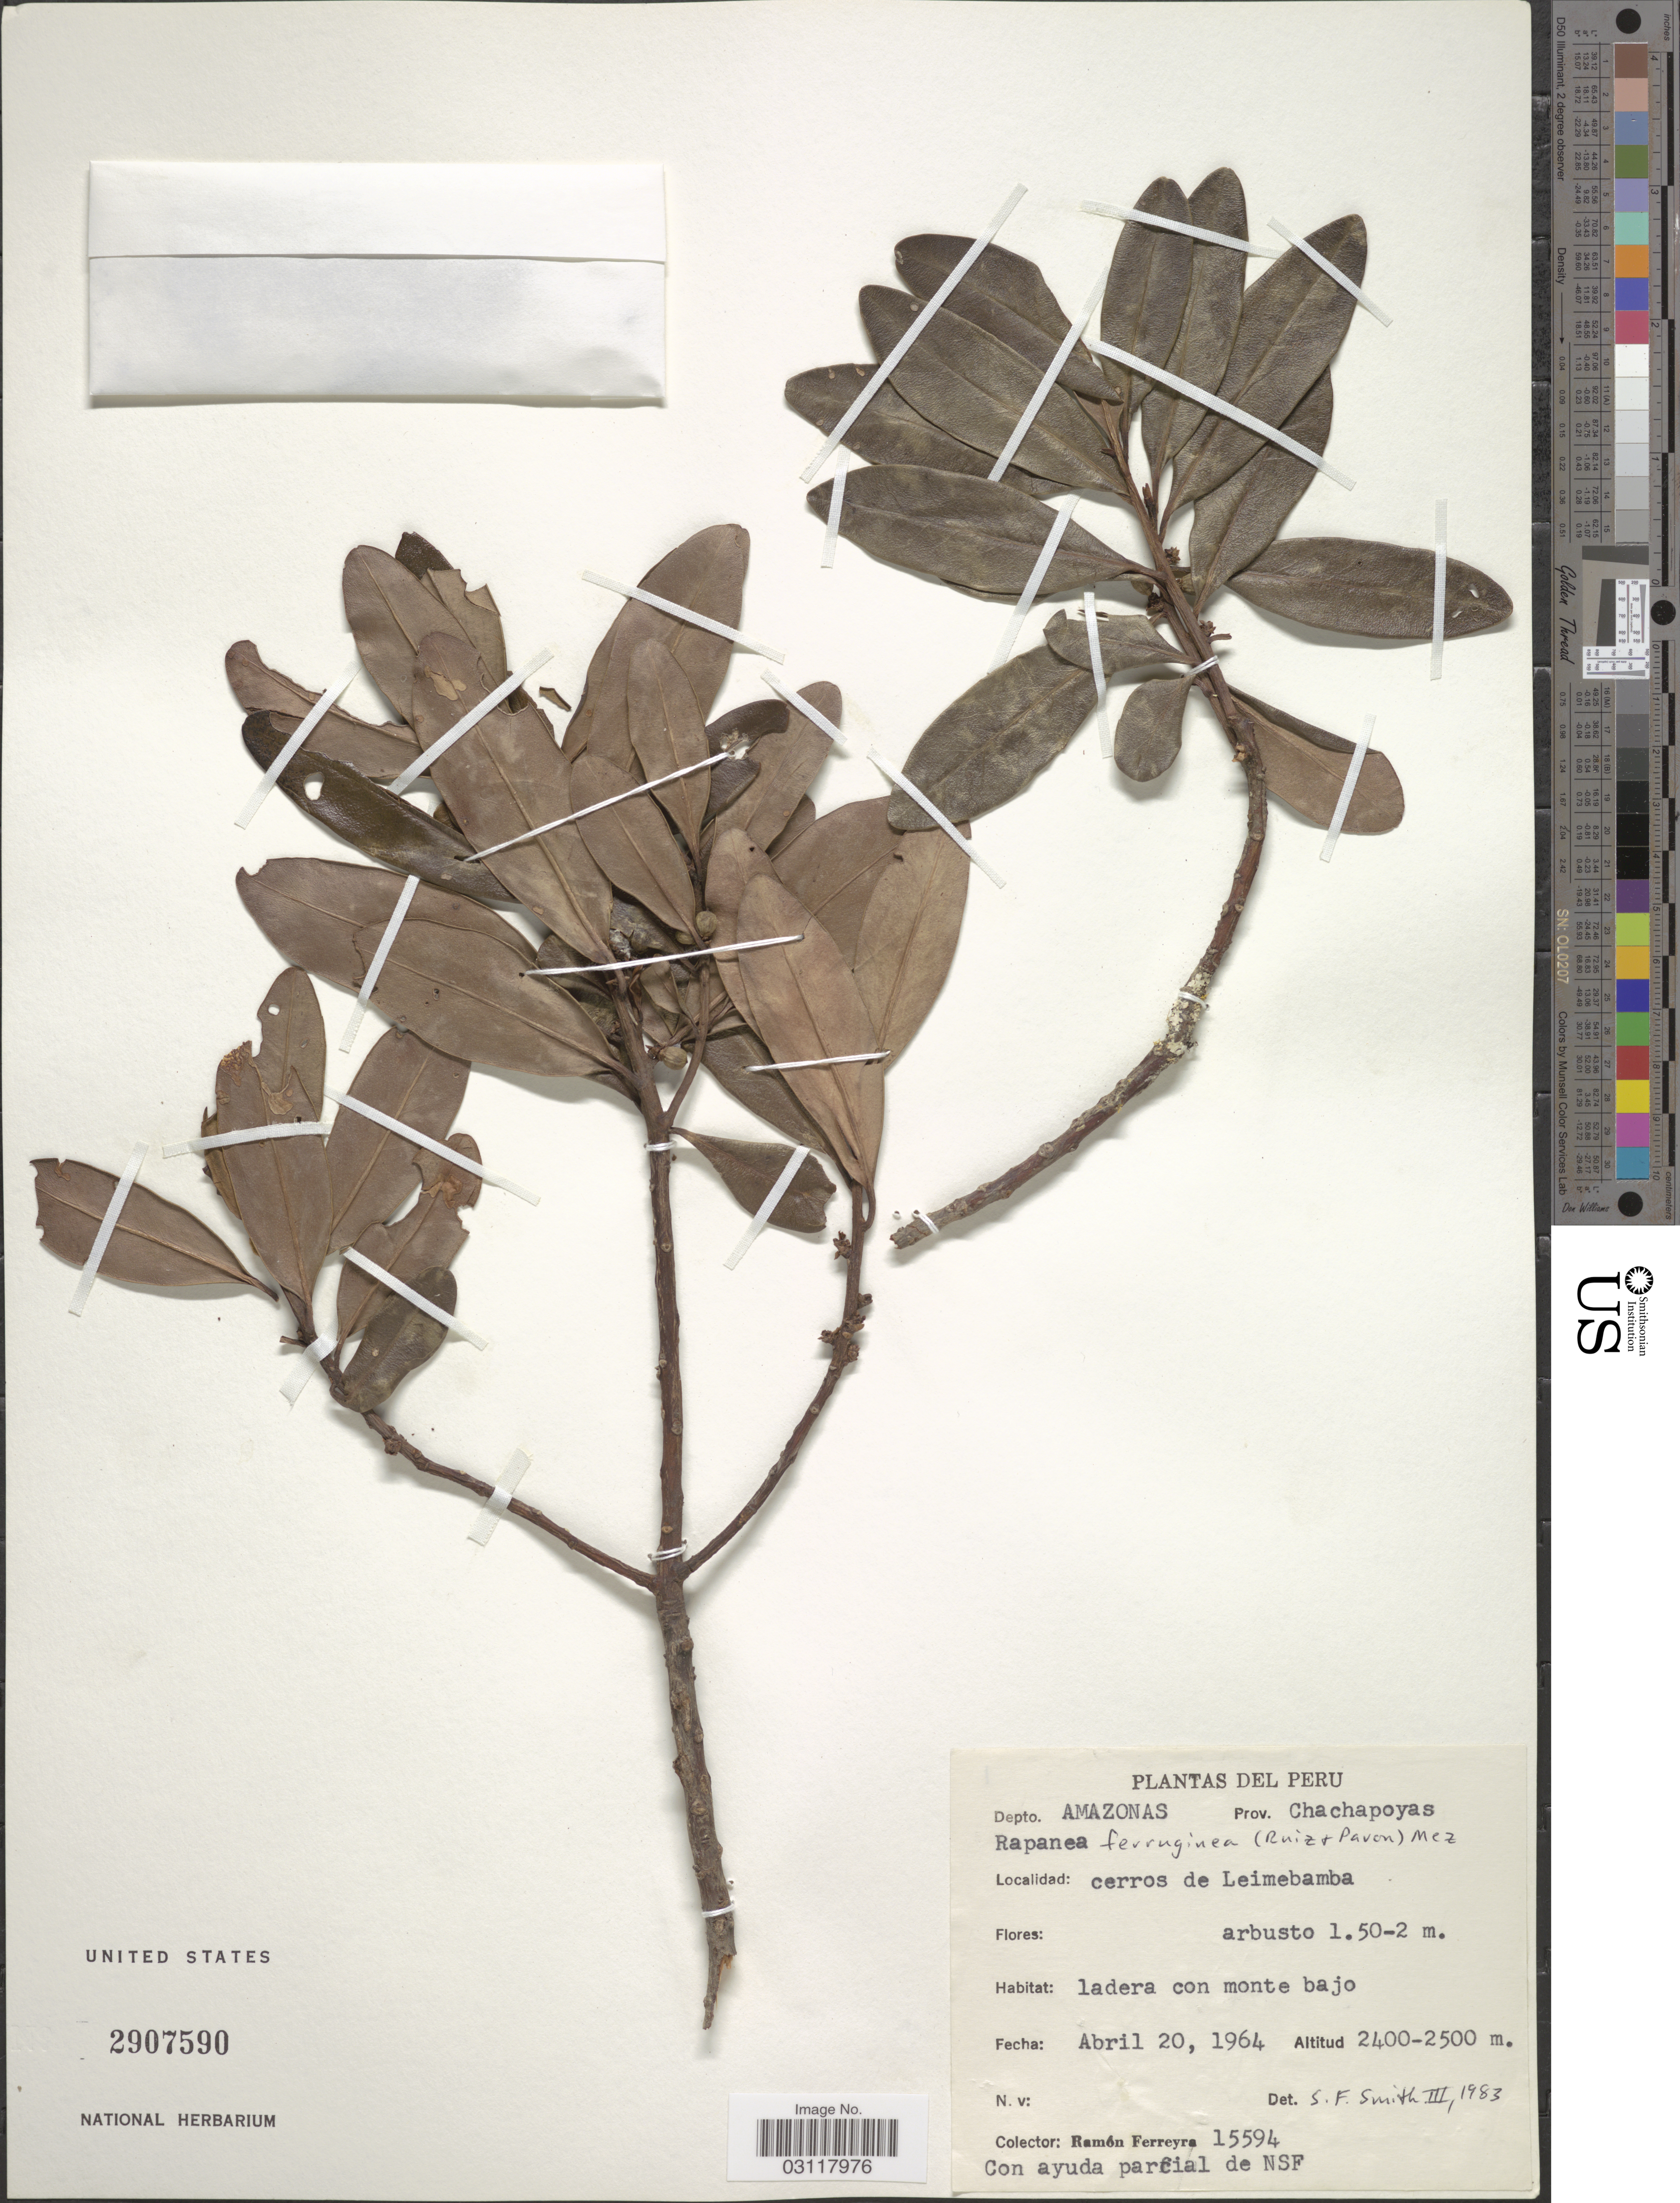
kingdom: Plantae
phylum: Tracheophyta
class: Magnoliopsida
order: Ericales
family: Primulaceae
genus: Rapanea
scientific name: Rapanea ferruginea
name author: (Ruiz & Pav.) Mez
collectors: R. A. Ferreyra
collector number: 15594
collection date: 1964-04-20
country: Peru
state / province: Amazonas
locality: Dept. Amazonas, Prov. Chachapoyas, cerros de Leimebamba.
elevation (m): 2400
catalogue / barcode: US 2907590